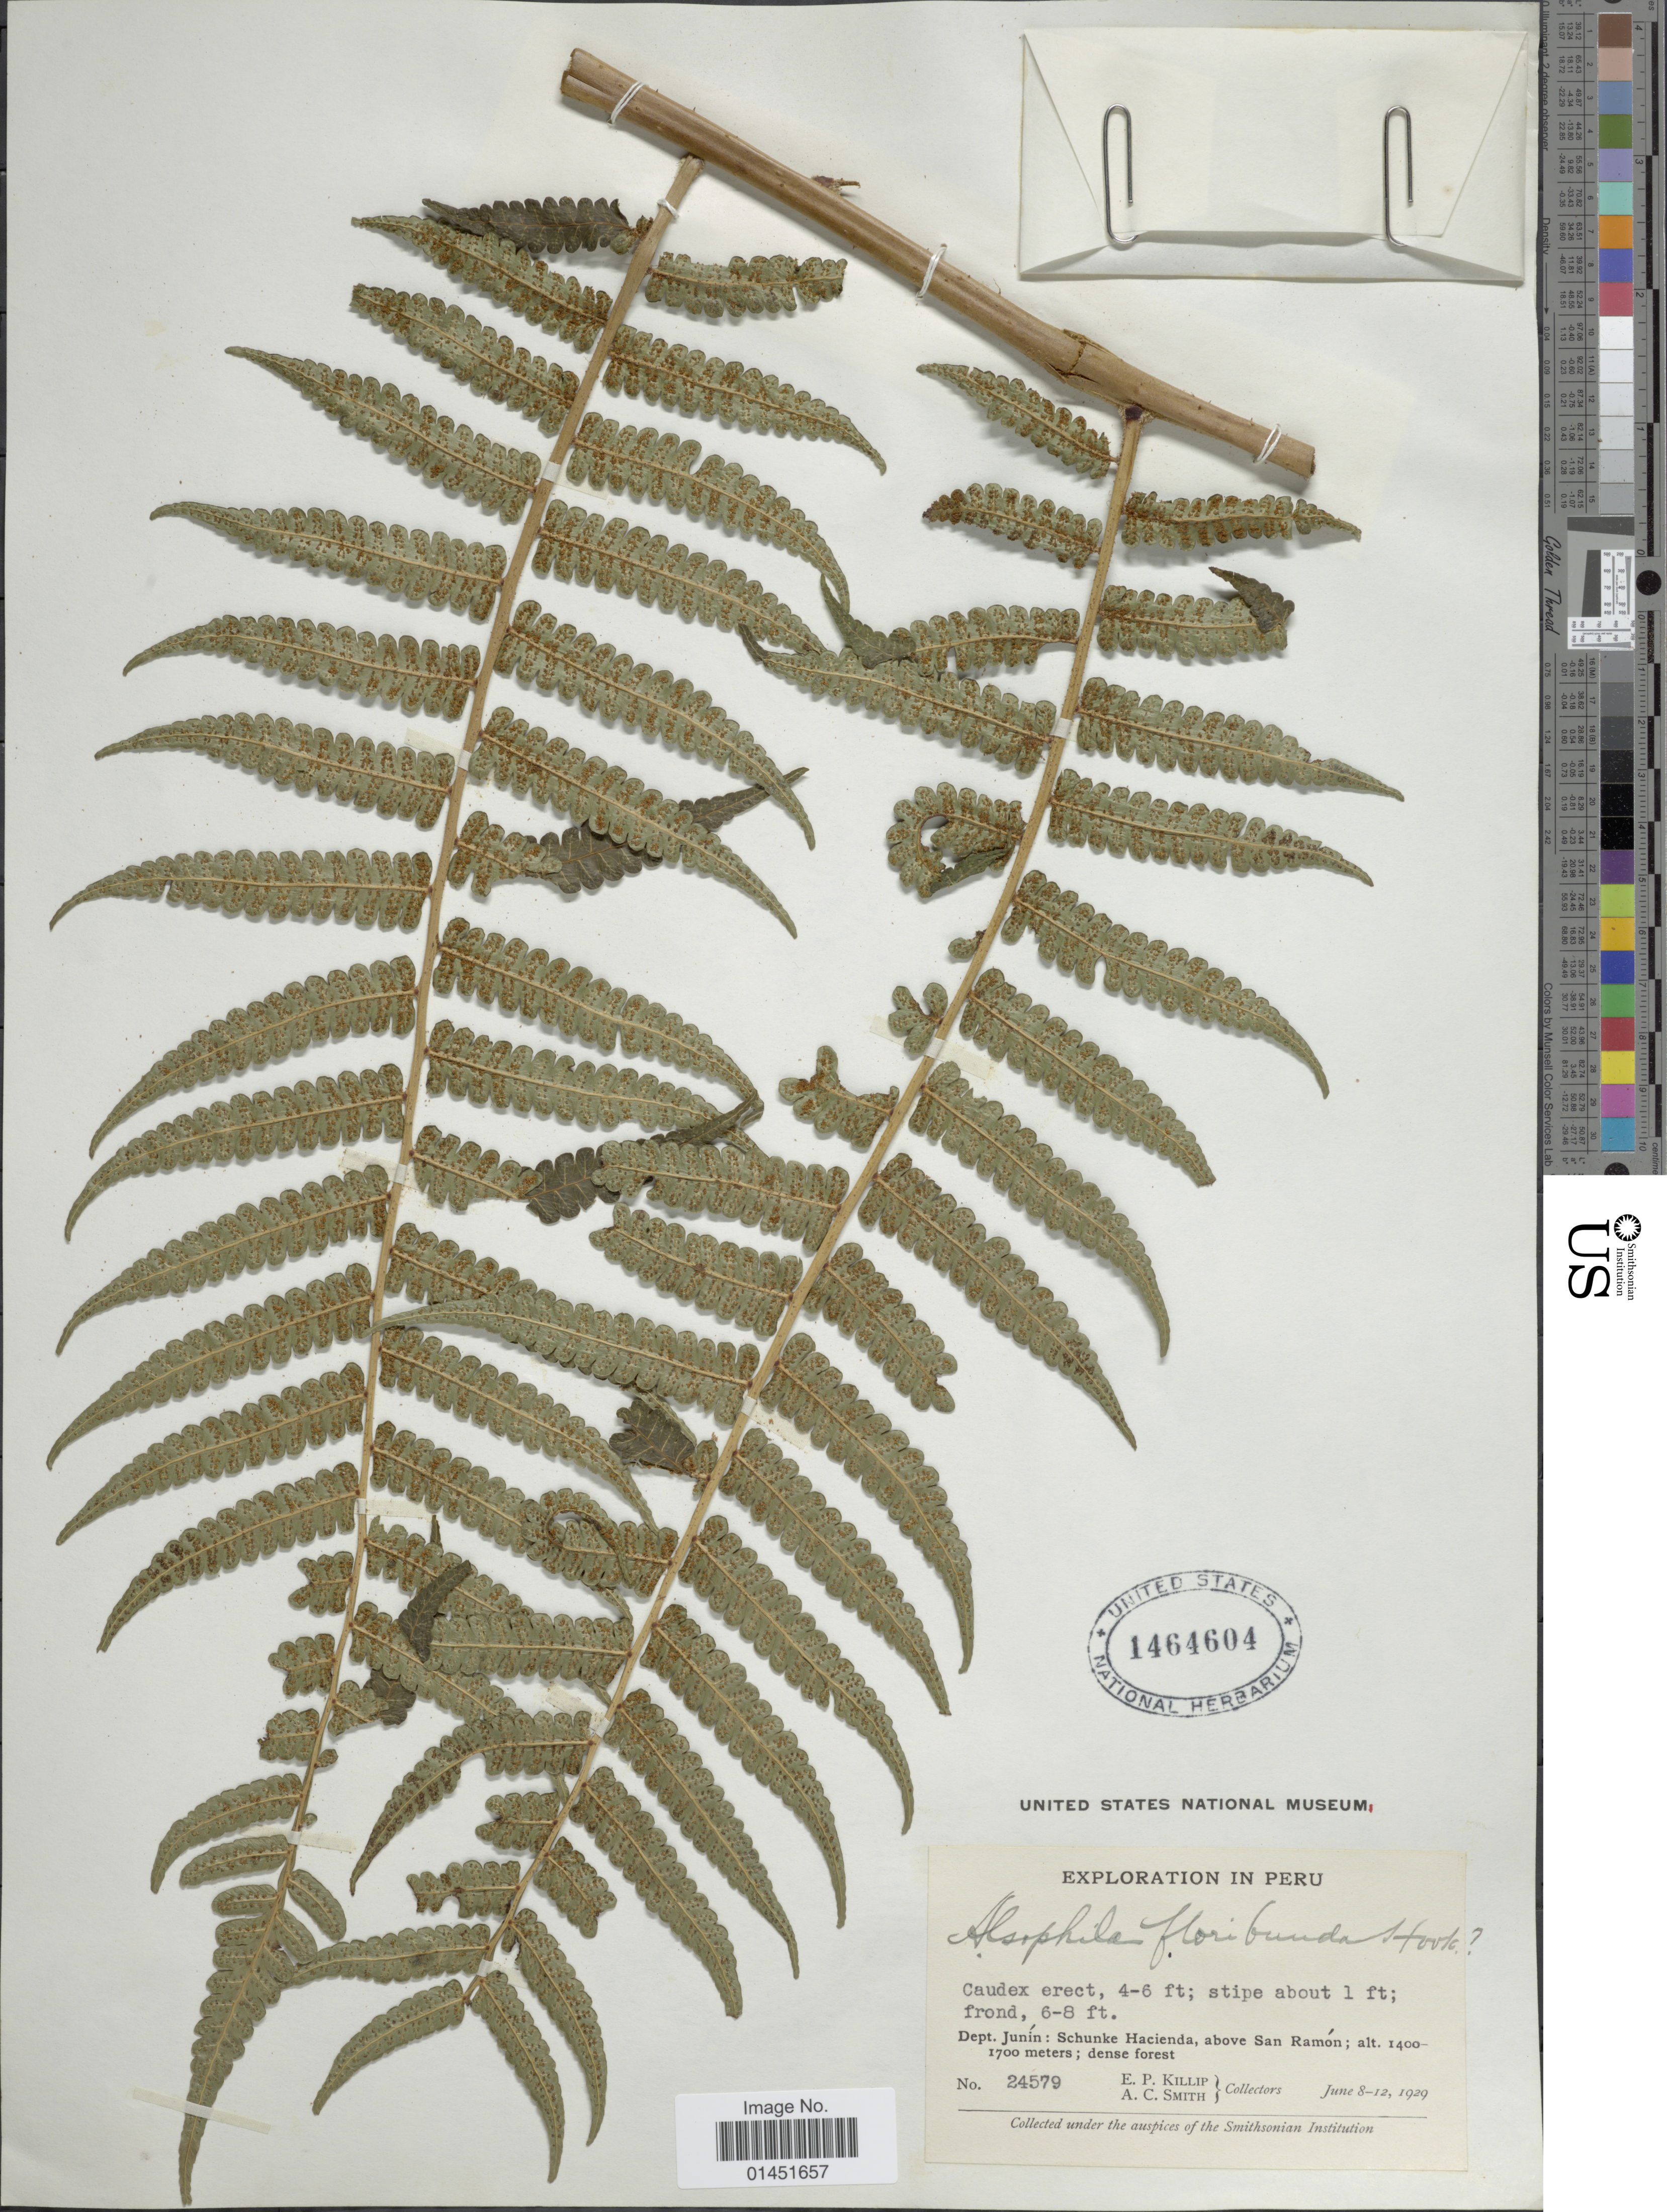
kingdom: Plantae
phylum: Tracheophyta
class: Polypodiopsida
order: Cyatheales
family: Cyatheaceae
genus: Cyathea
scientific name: Cyathea dombeyi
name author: (Desv.) Lellinger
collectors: E. P. Killip & A. C. Smith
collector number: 24579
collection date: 1929-06-08/1929-06-12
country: Peru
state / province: Junín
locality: Schunke Hacienda, above San Ramon. dense forest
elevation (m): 1400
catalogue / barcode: US 1464604